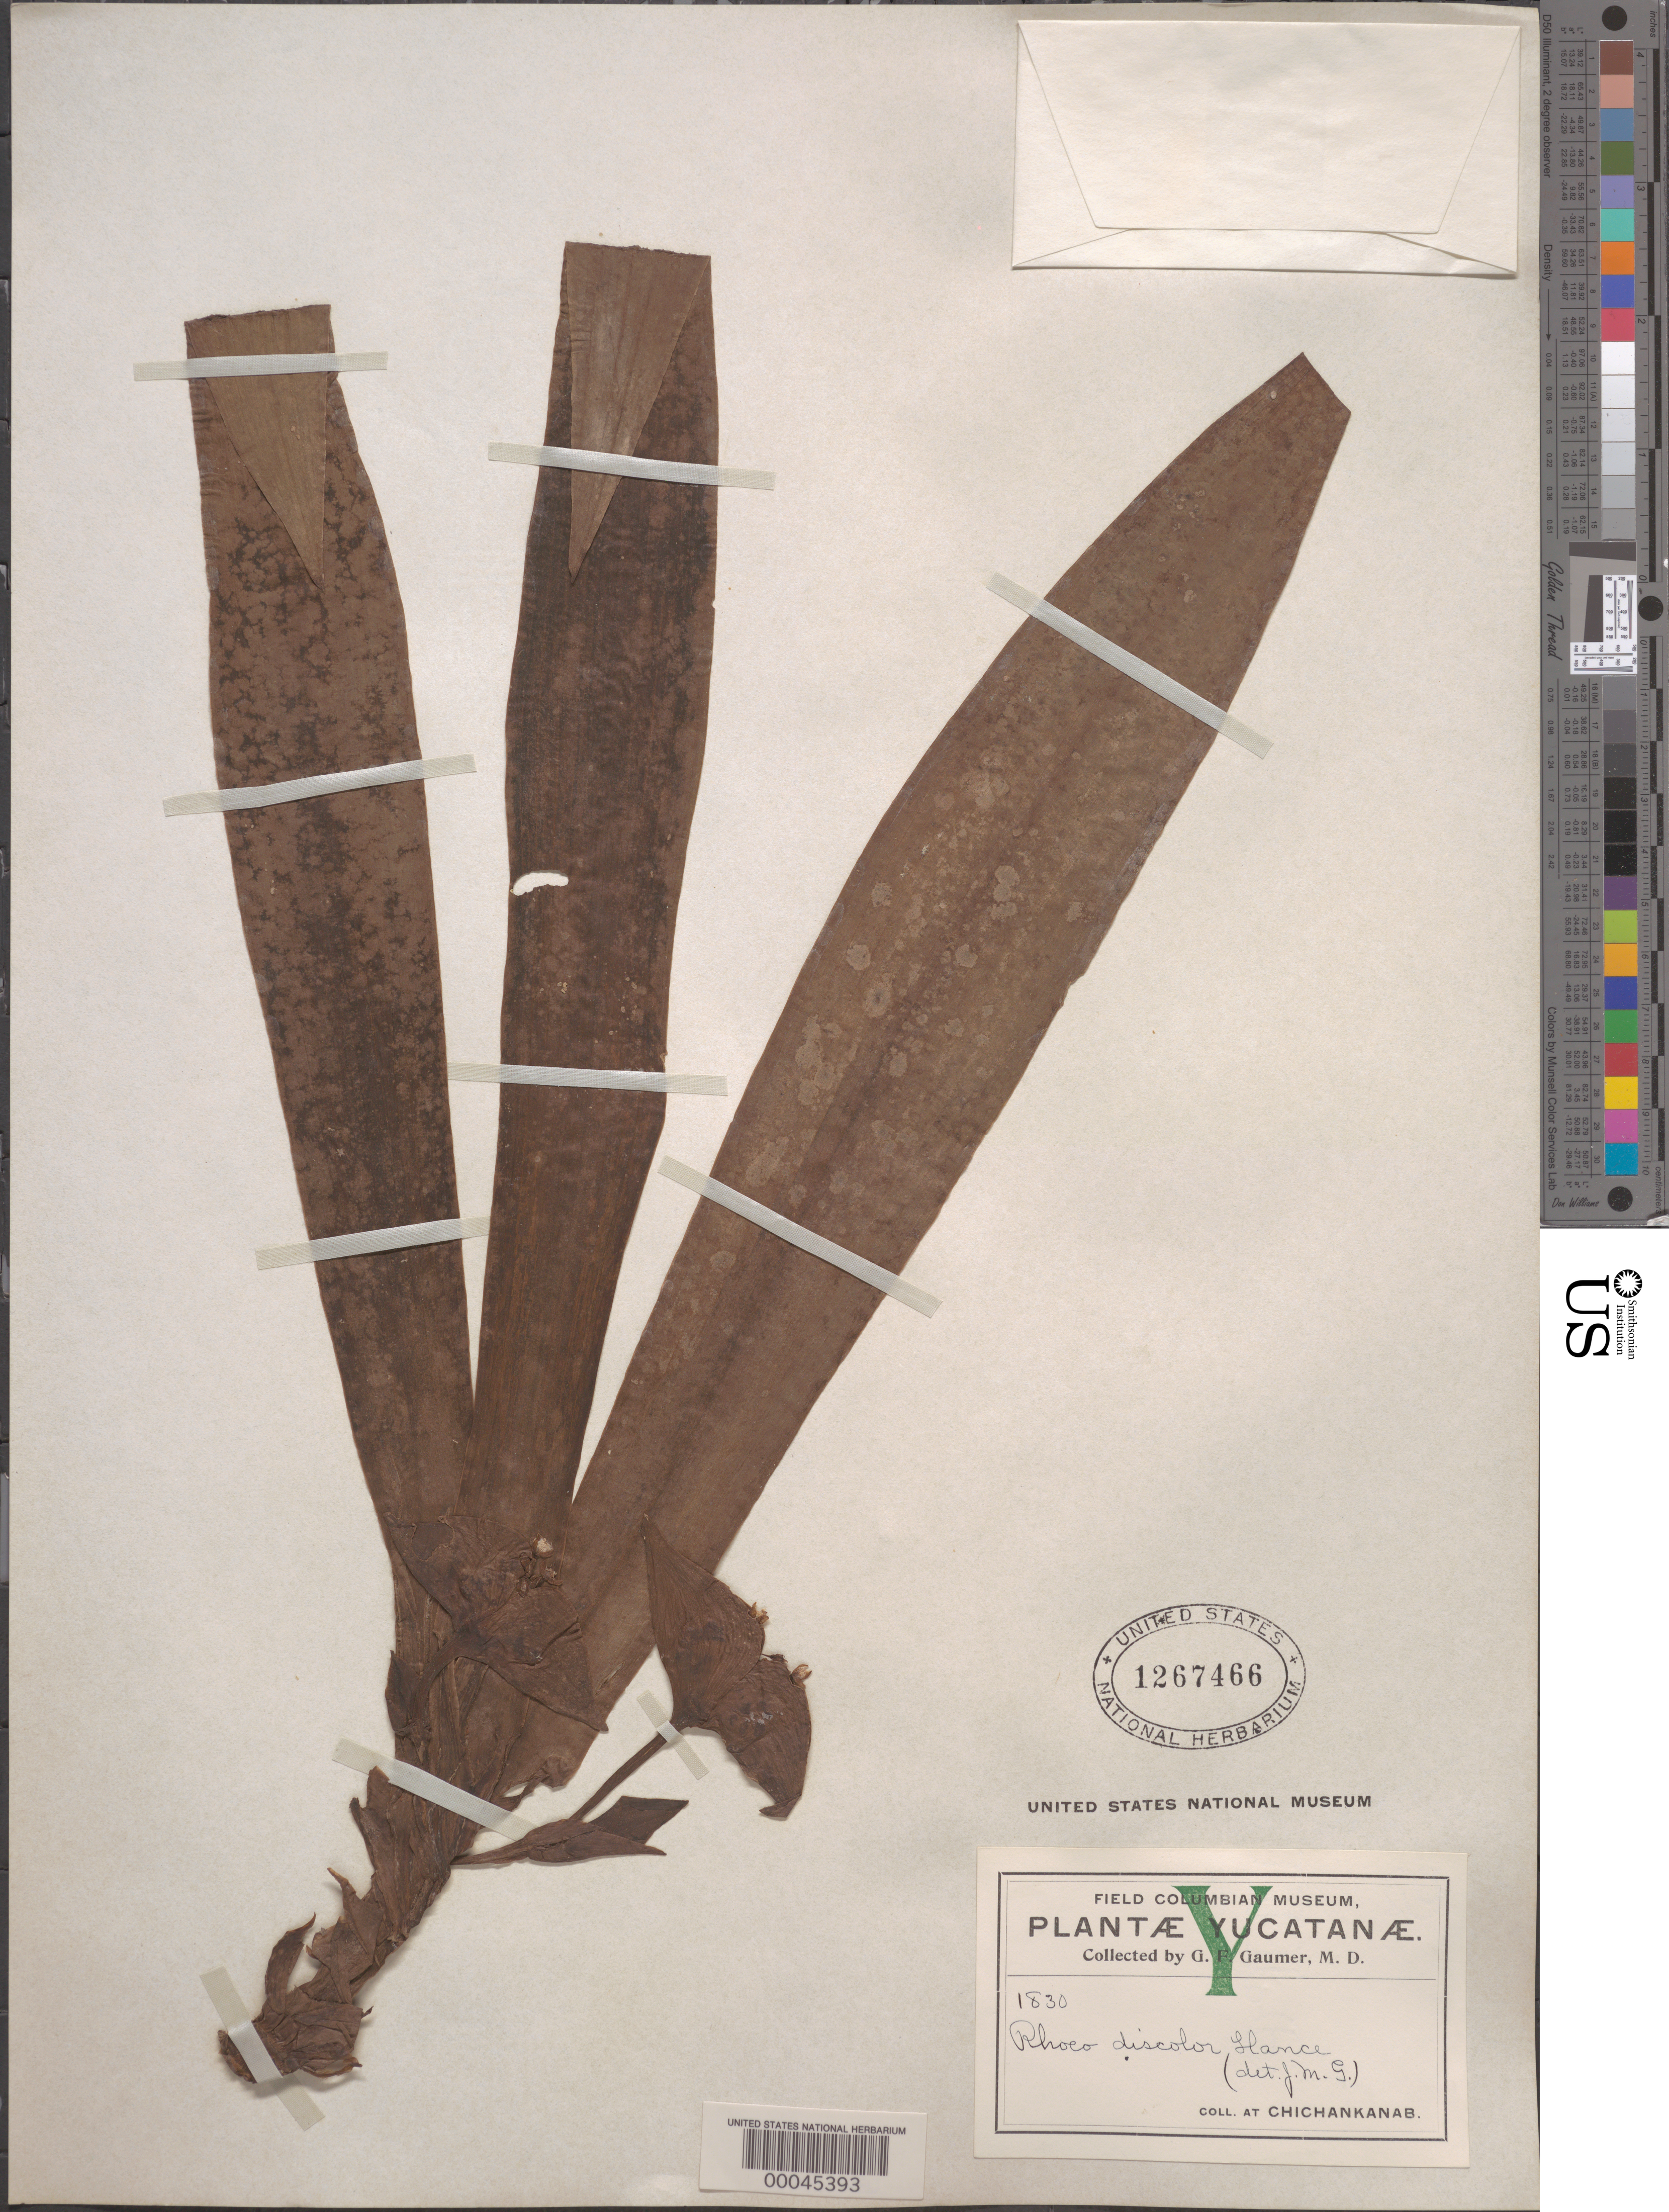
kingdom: Plantae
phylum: Tracheophyta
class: Liliopsida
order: Commelinales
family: Commelinaceae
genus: Tradescantia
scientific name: Tradescantia spathacea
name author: Sw.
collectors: G. F. Gaumer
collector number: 1830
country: Mexico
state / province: Yucatán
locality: Chichankanab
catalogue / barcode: US 1267466